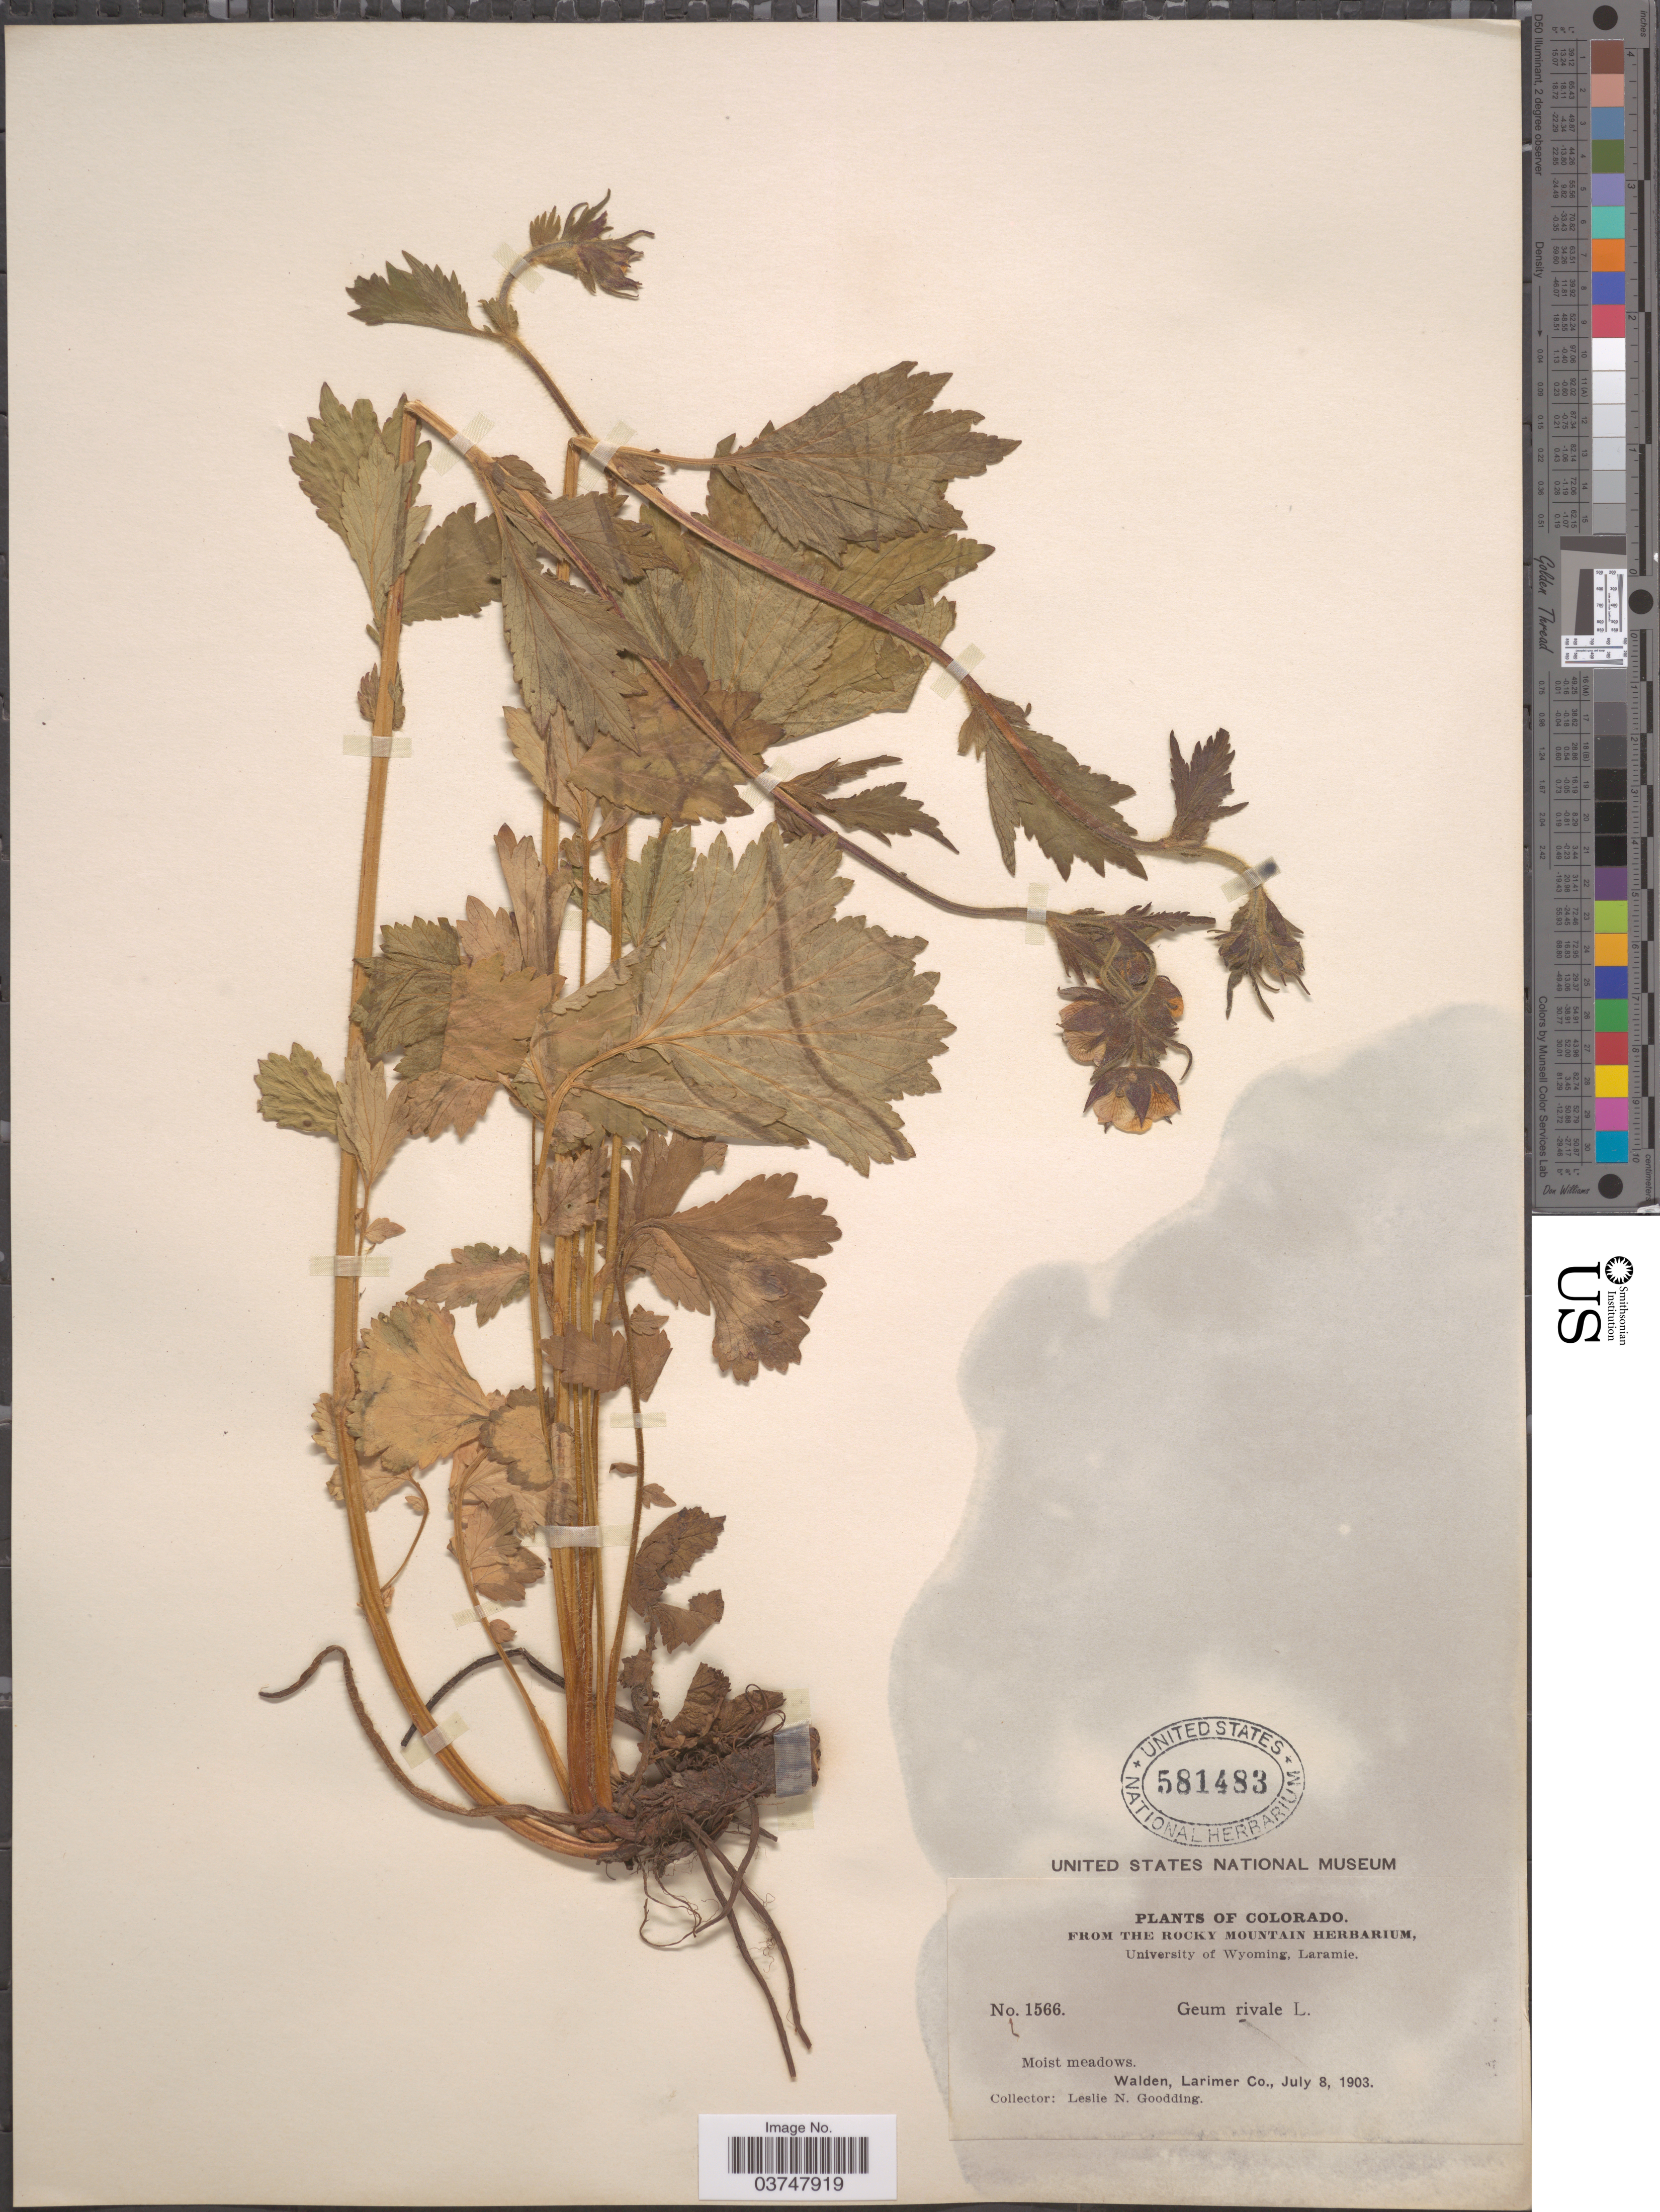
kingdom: Plantae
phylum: Tracheophyta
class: Magnoliopsida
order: Rosales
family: Rosaceae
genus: Geum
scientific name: Geum rivale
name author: L.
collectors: L. N. Goodding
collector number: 1566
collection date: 1903-07-08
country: United States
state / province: Colorado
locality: Walden, Larimer Co.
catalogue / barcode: US 581483